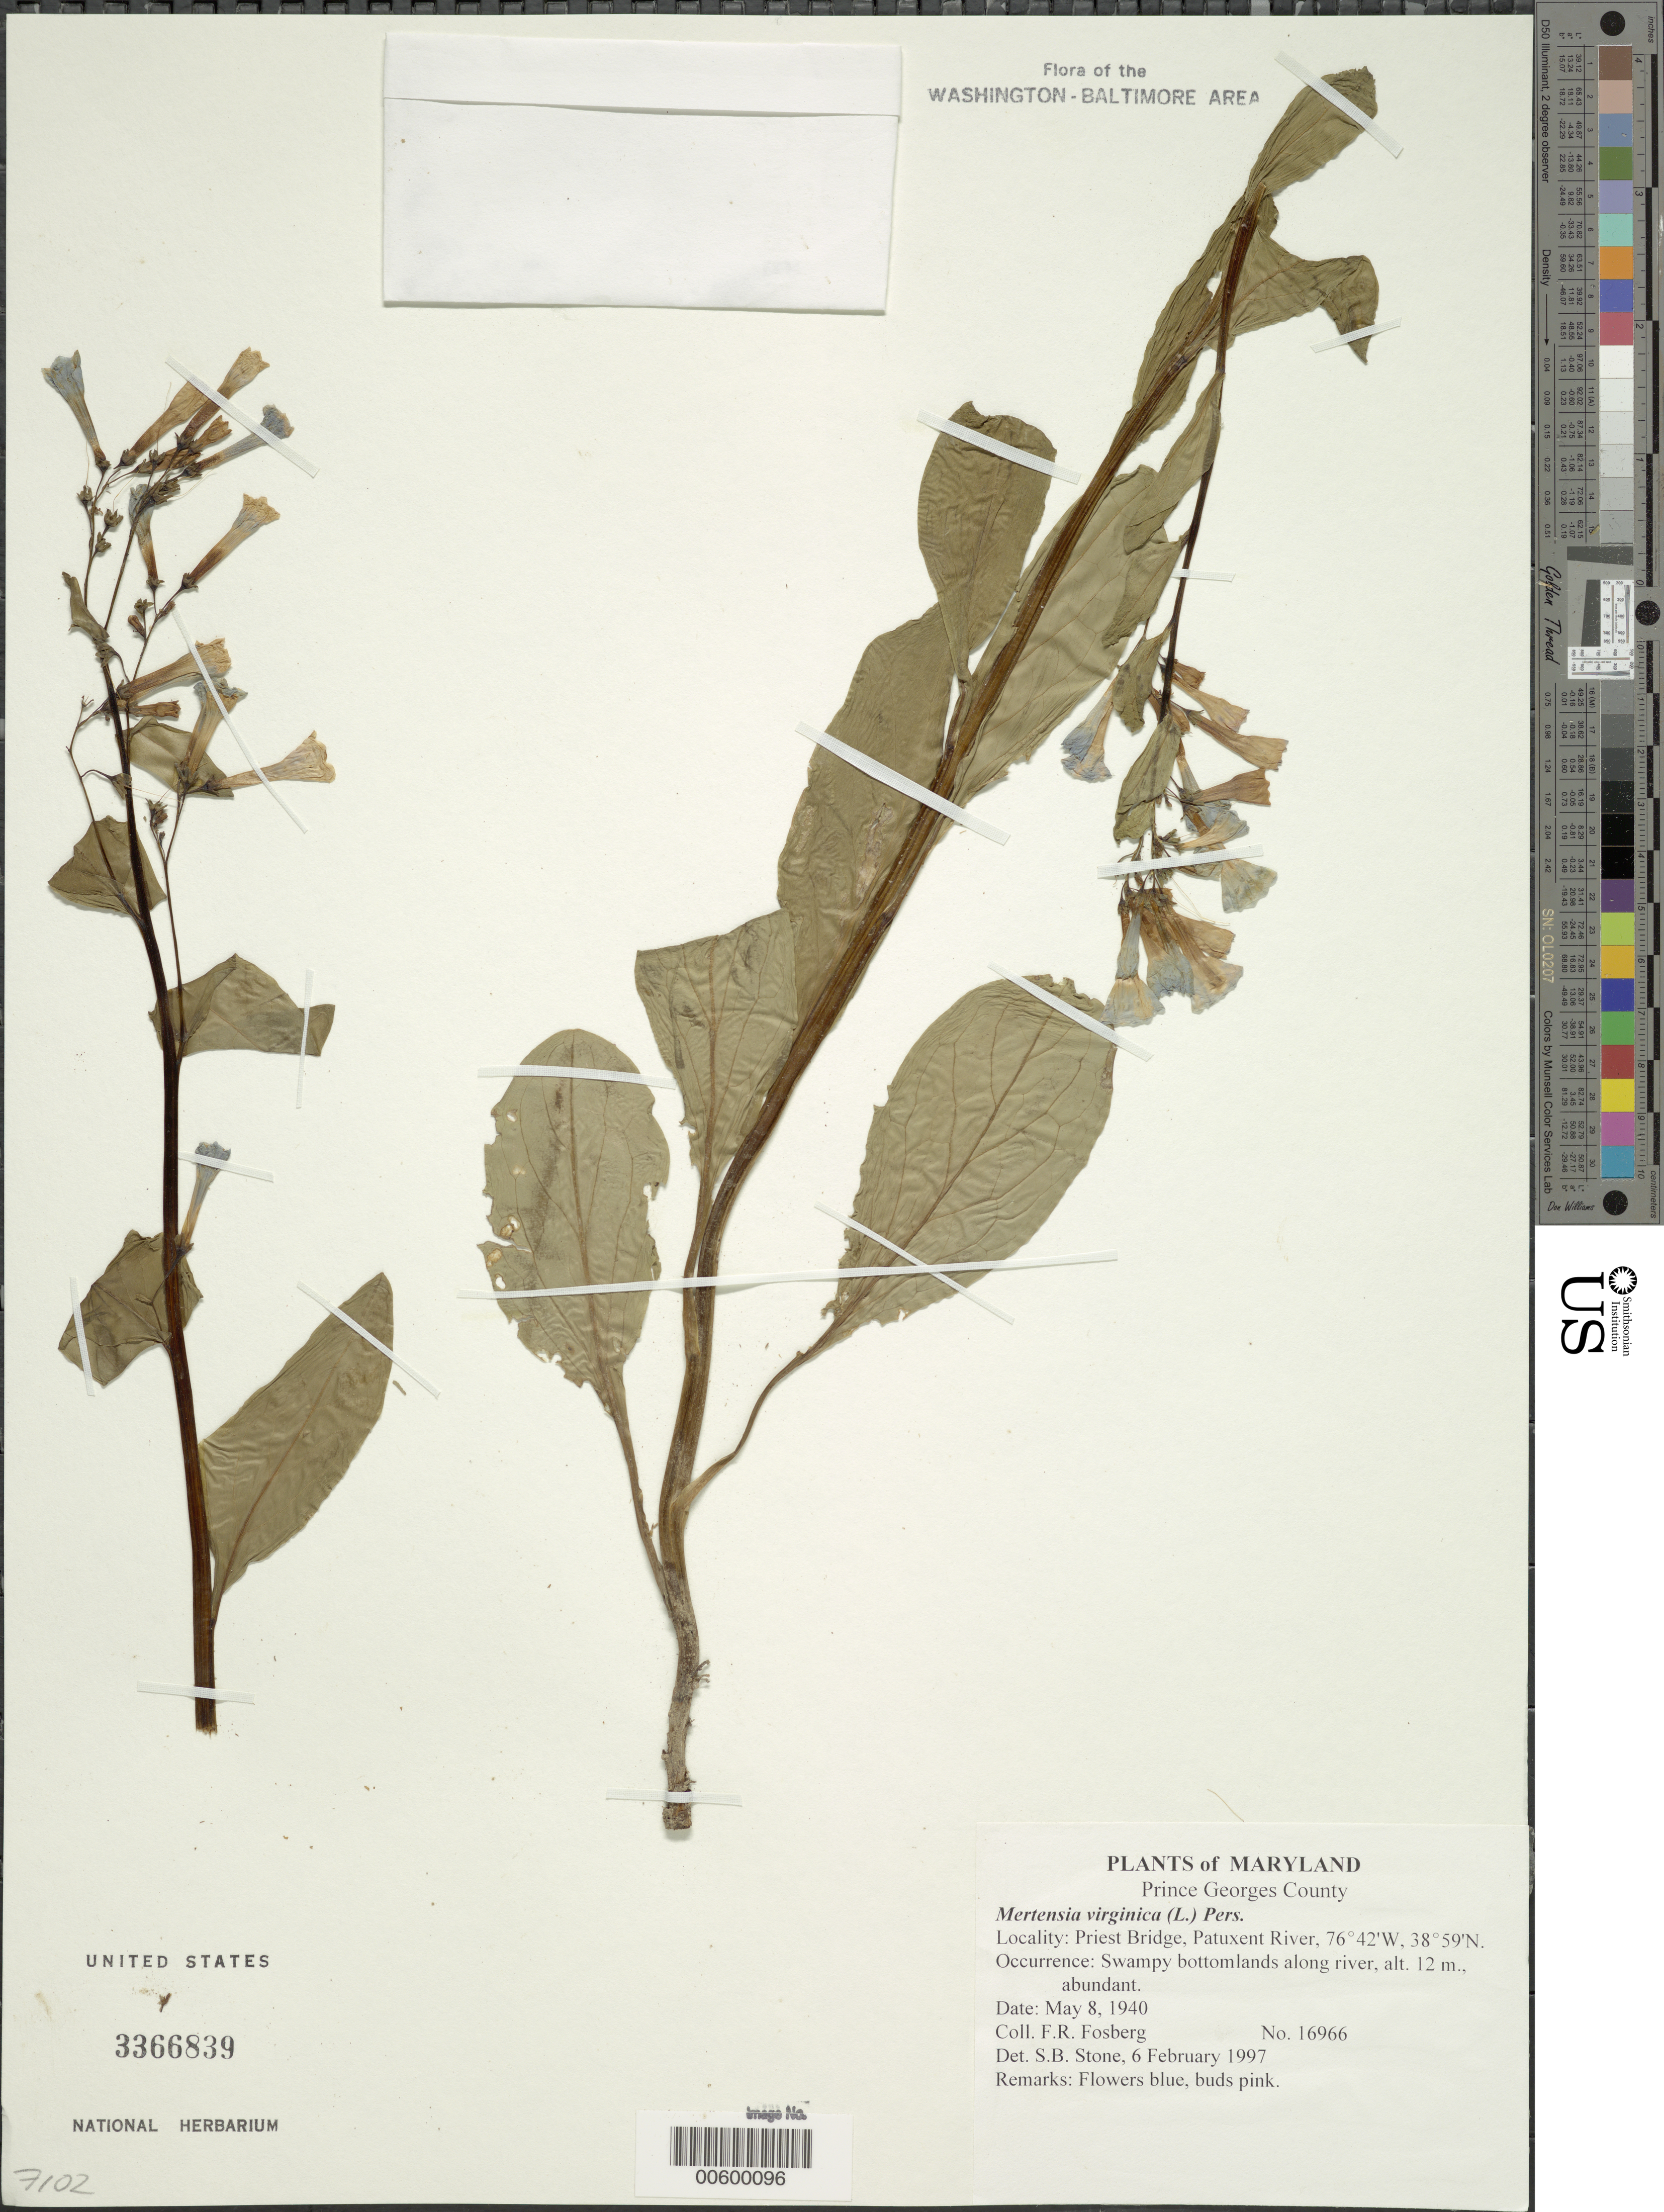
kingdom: Plantae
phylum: Tracheophyta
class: Magnoliopsida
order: Boraginales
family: Boraginaceae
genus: Mertensia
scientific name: Mertensia virginica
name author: (L.) Pers. ex Link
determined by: Stone, S. B.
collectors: F. R. Fosberg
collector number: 16966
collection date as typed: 08 May 1940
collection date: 1940-05-08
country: United States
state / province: Maryland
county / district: Prince George's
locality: Priest Bridge, Patuxent River.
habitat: Swampy bottomlands along river, alt. 12 m., abundant.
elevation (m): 12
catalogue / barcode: US 3366839